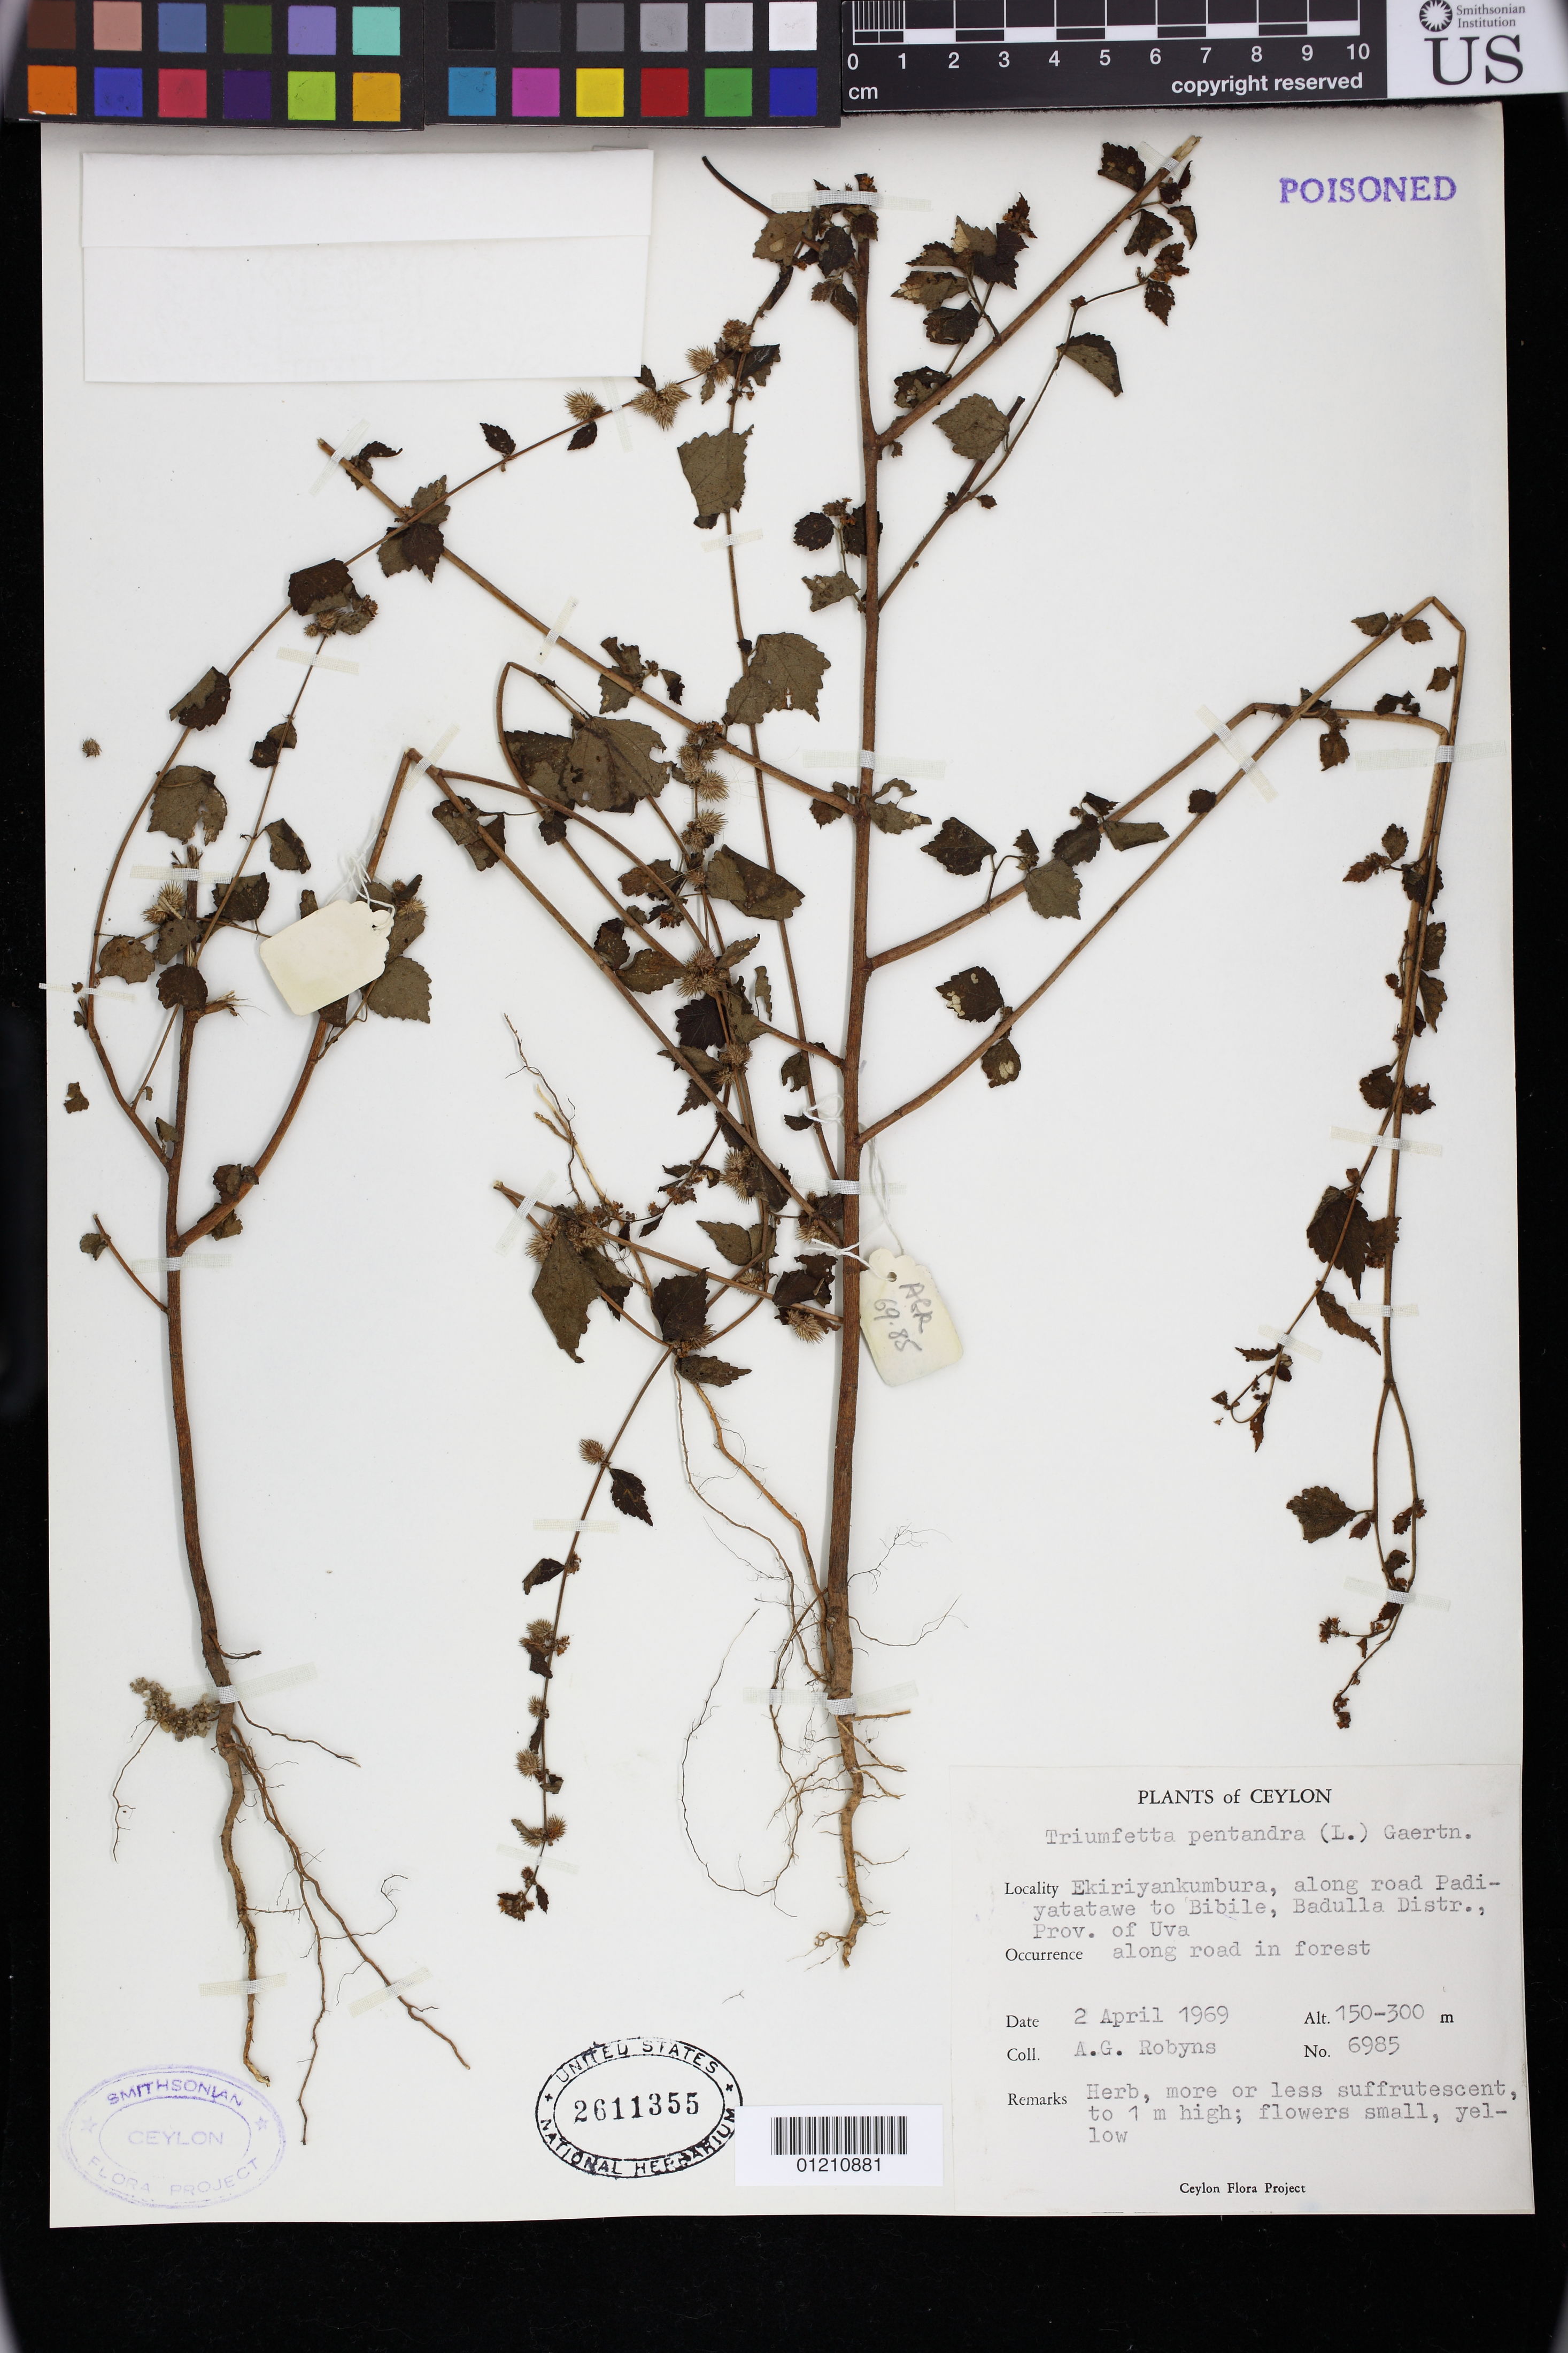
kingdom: Plantae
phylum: Tracheophyta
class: Magnoliopsida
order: Malvales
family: Malvaceae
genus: Triumfetta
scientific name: Triumfetta pentandra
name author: A. Rich.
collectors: A. G. Robyns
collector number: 6985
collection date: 1969-04-02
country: Sri Lanka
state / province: Uva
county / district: Badulla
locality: Ekiriyankumbura, along road Padiyatatawe to Bibile, Badulla Distr., Prov, of Uva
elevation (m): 150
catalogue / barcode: US 2611355